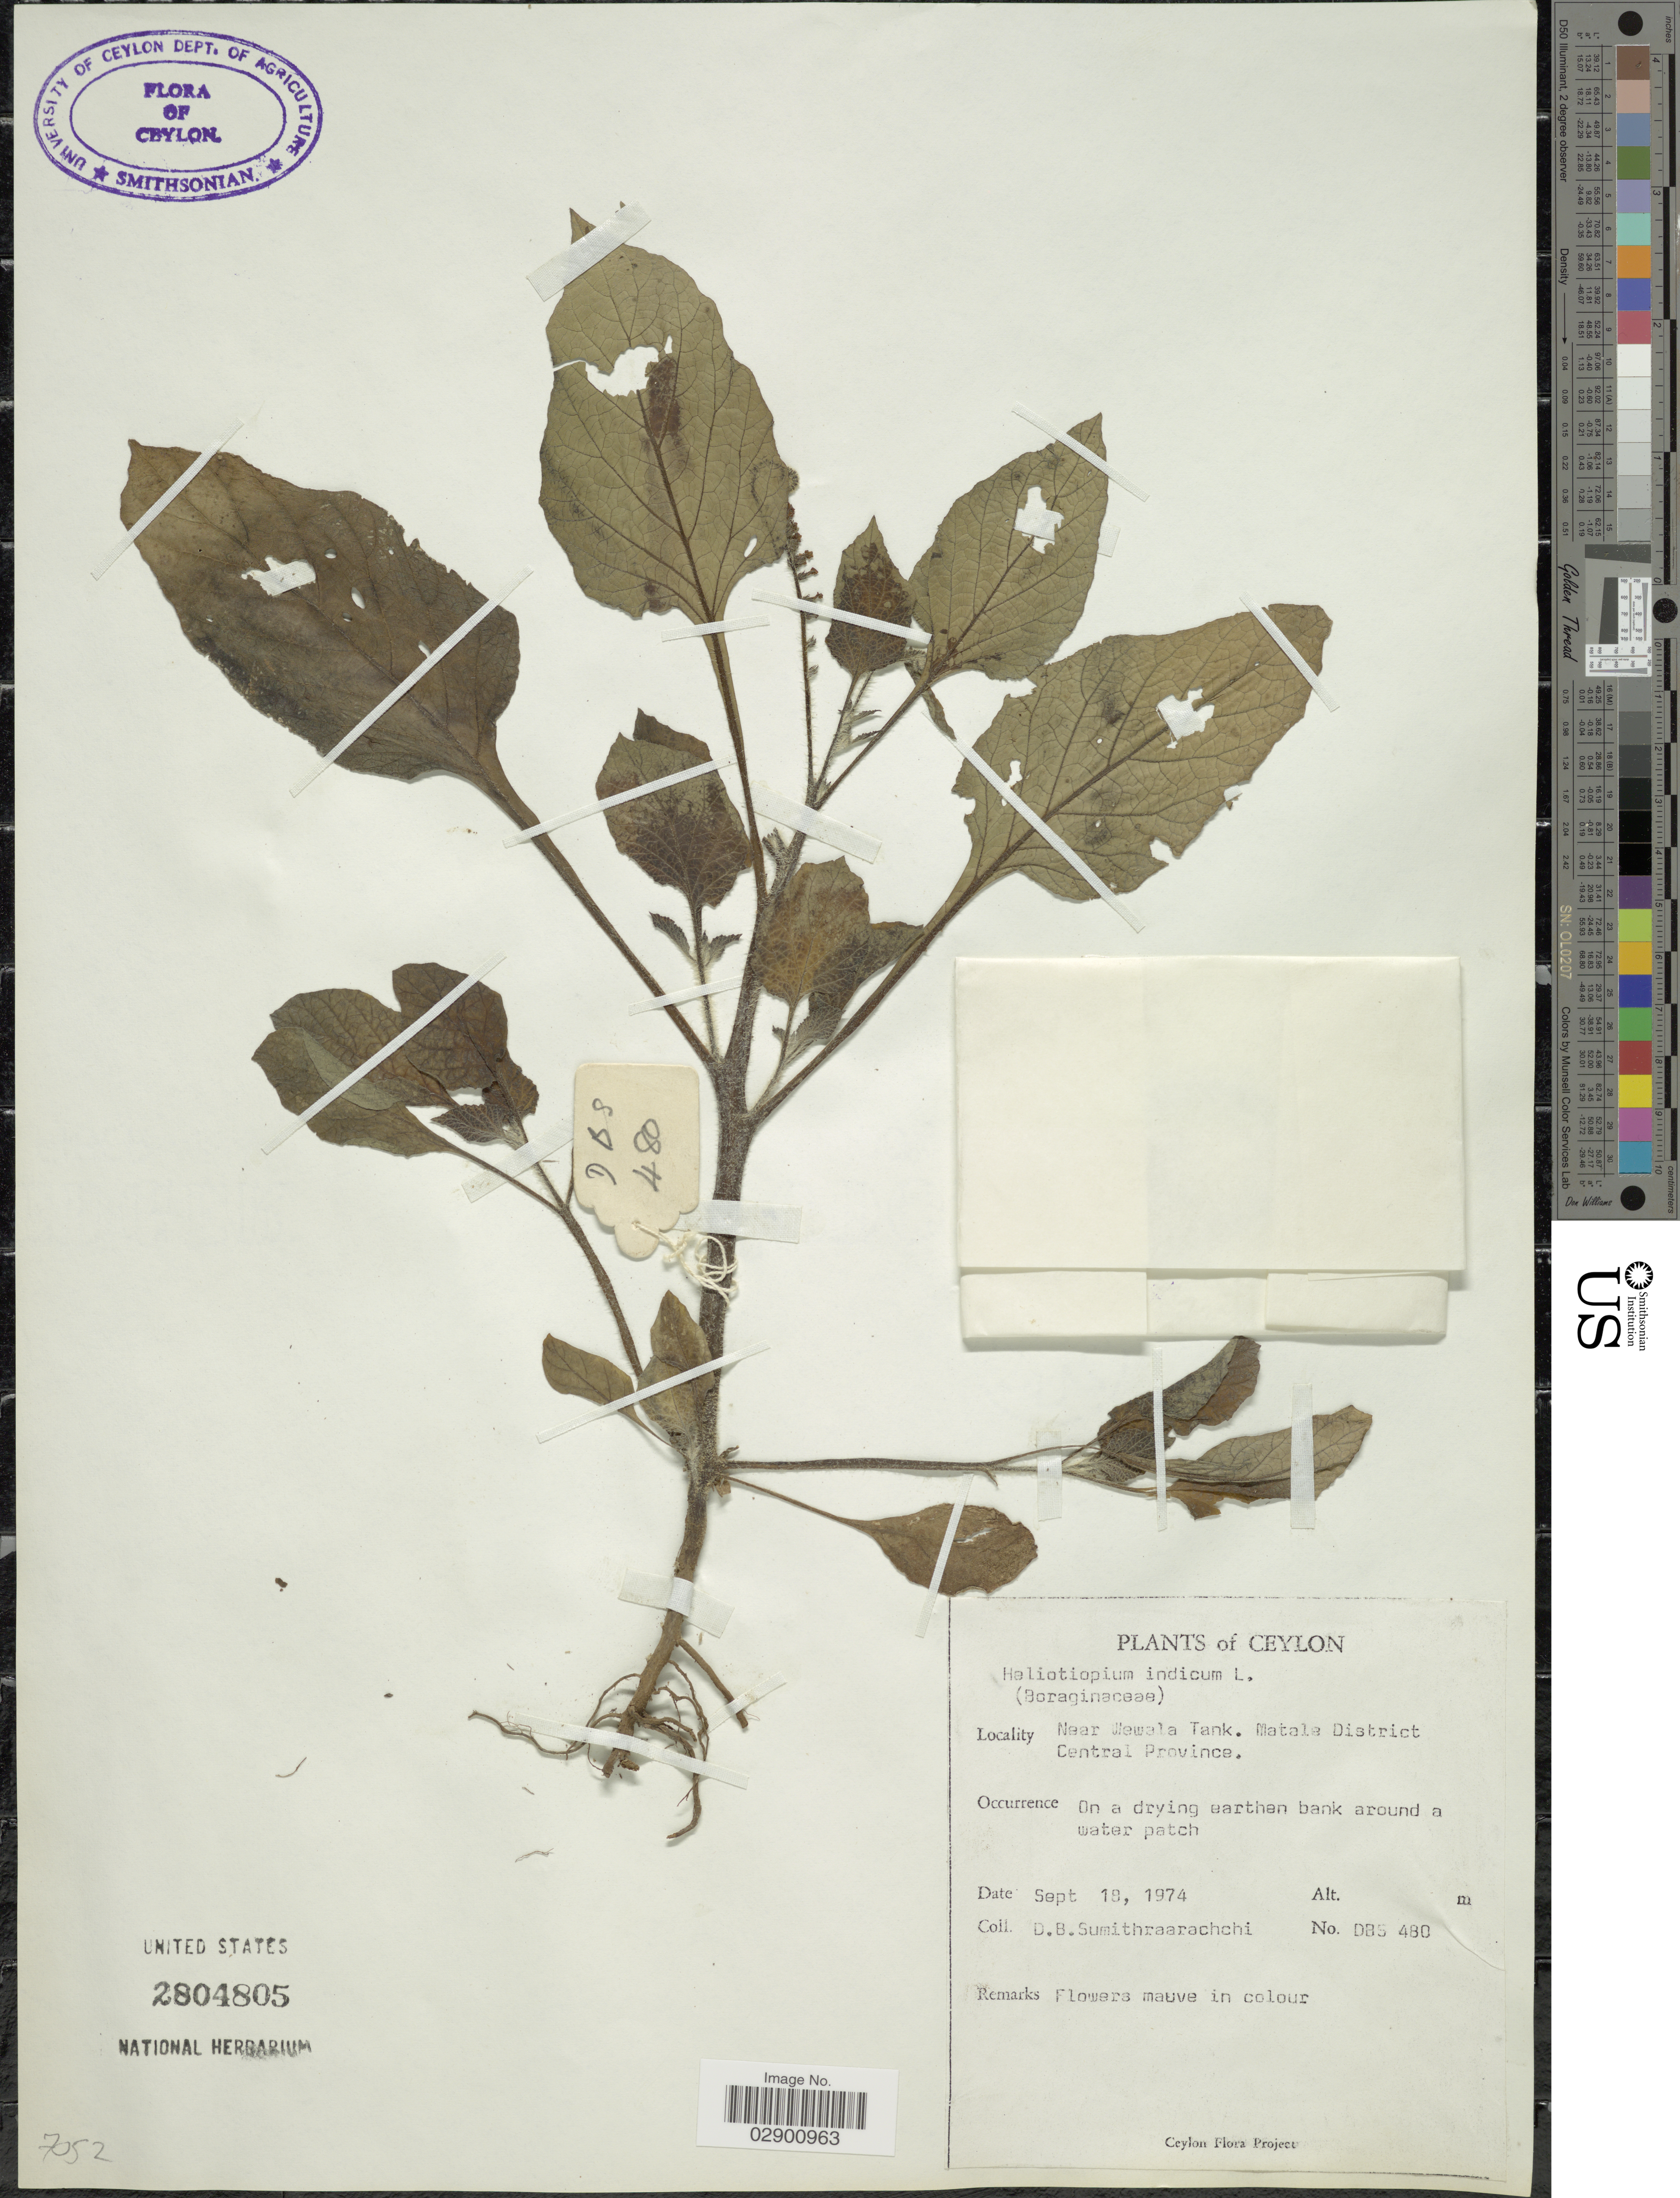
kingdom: Plantae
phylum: Tracheophyta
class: Magnoliopsida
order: Boraginales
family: Heliotropiaceae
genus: Heliotropium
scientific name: Heliotropium indicum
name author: L.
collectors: D. B. Sumithraarachchi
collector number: DBS 480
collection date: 1974-09-18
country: Sri Lanka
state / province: Central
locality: Ceylon. Near Wewala Tank. Matale District. Central Province.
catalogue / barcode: US 2804805